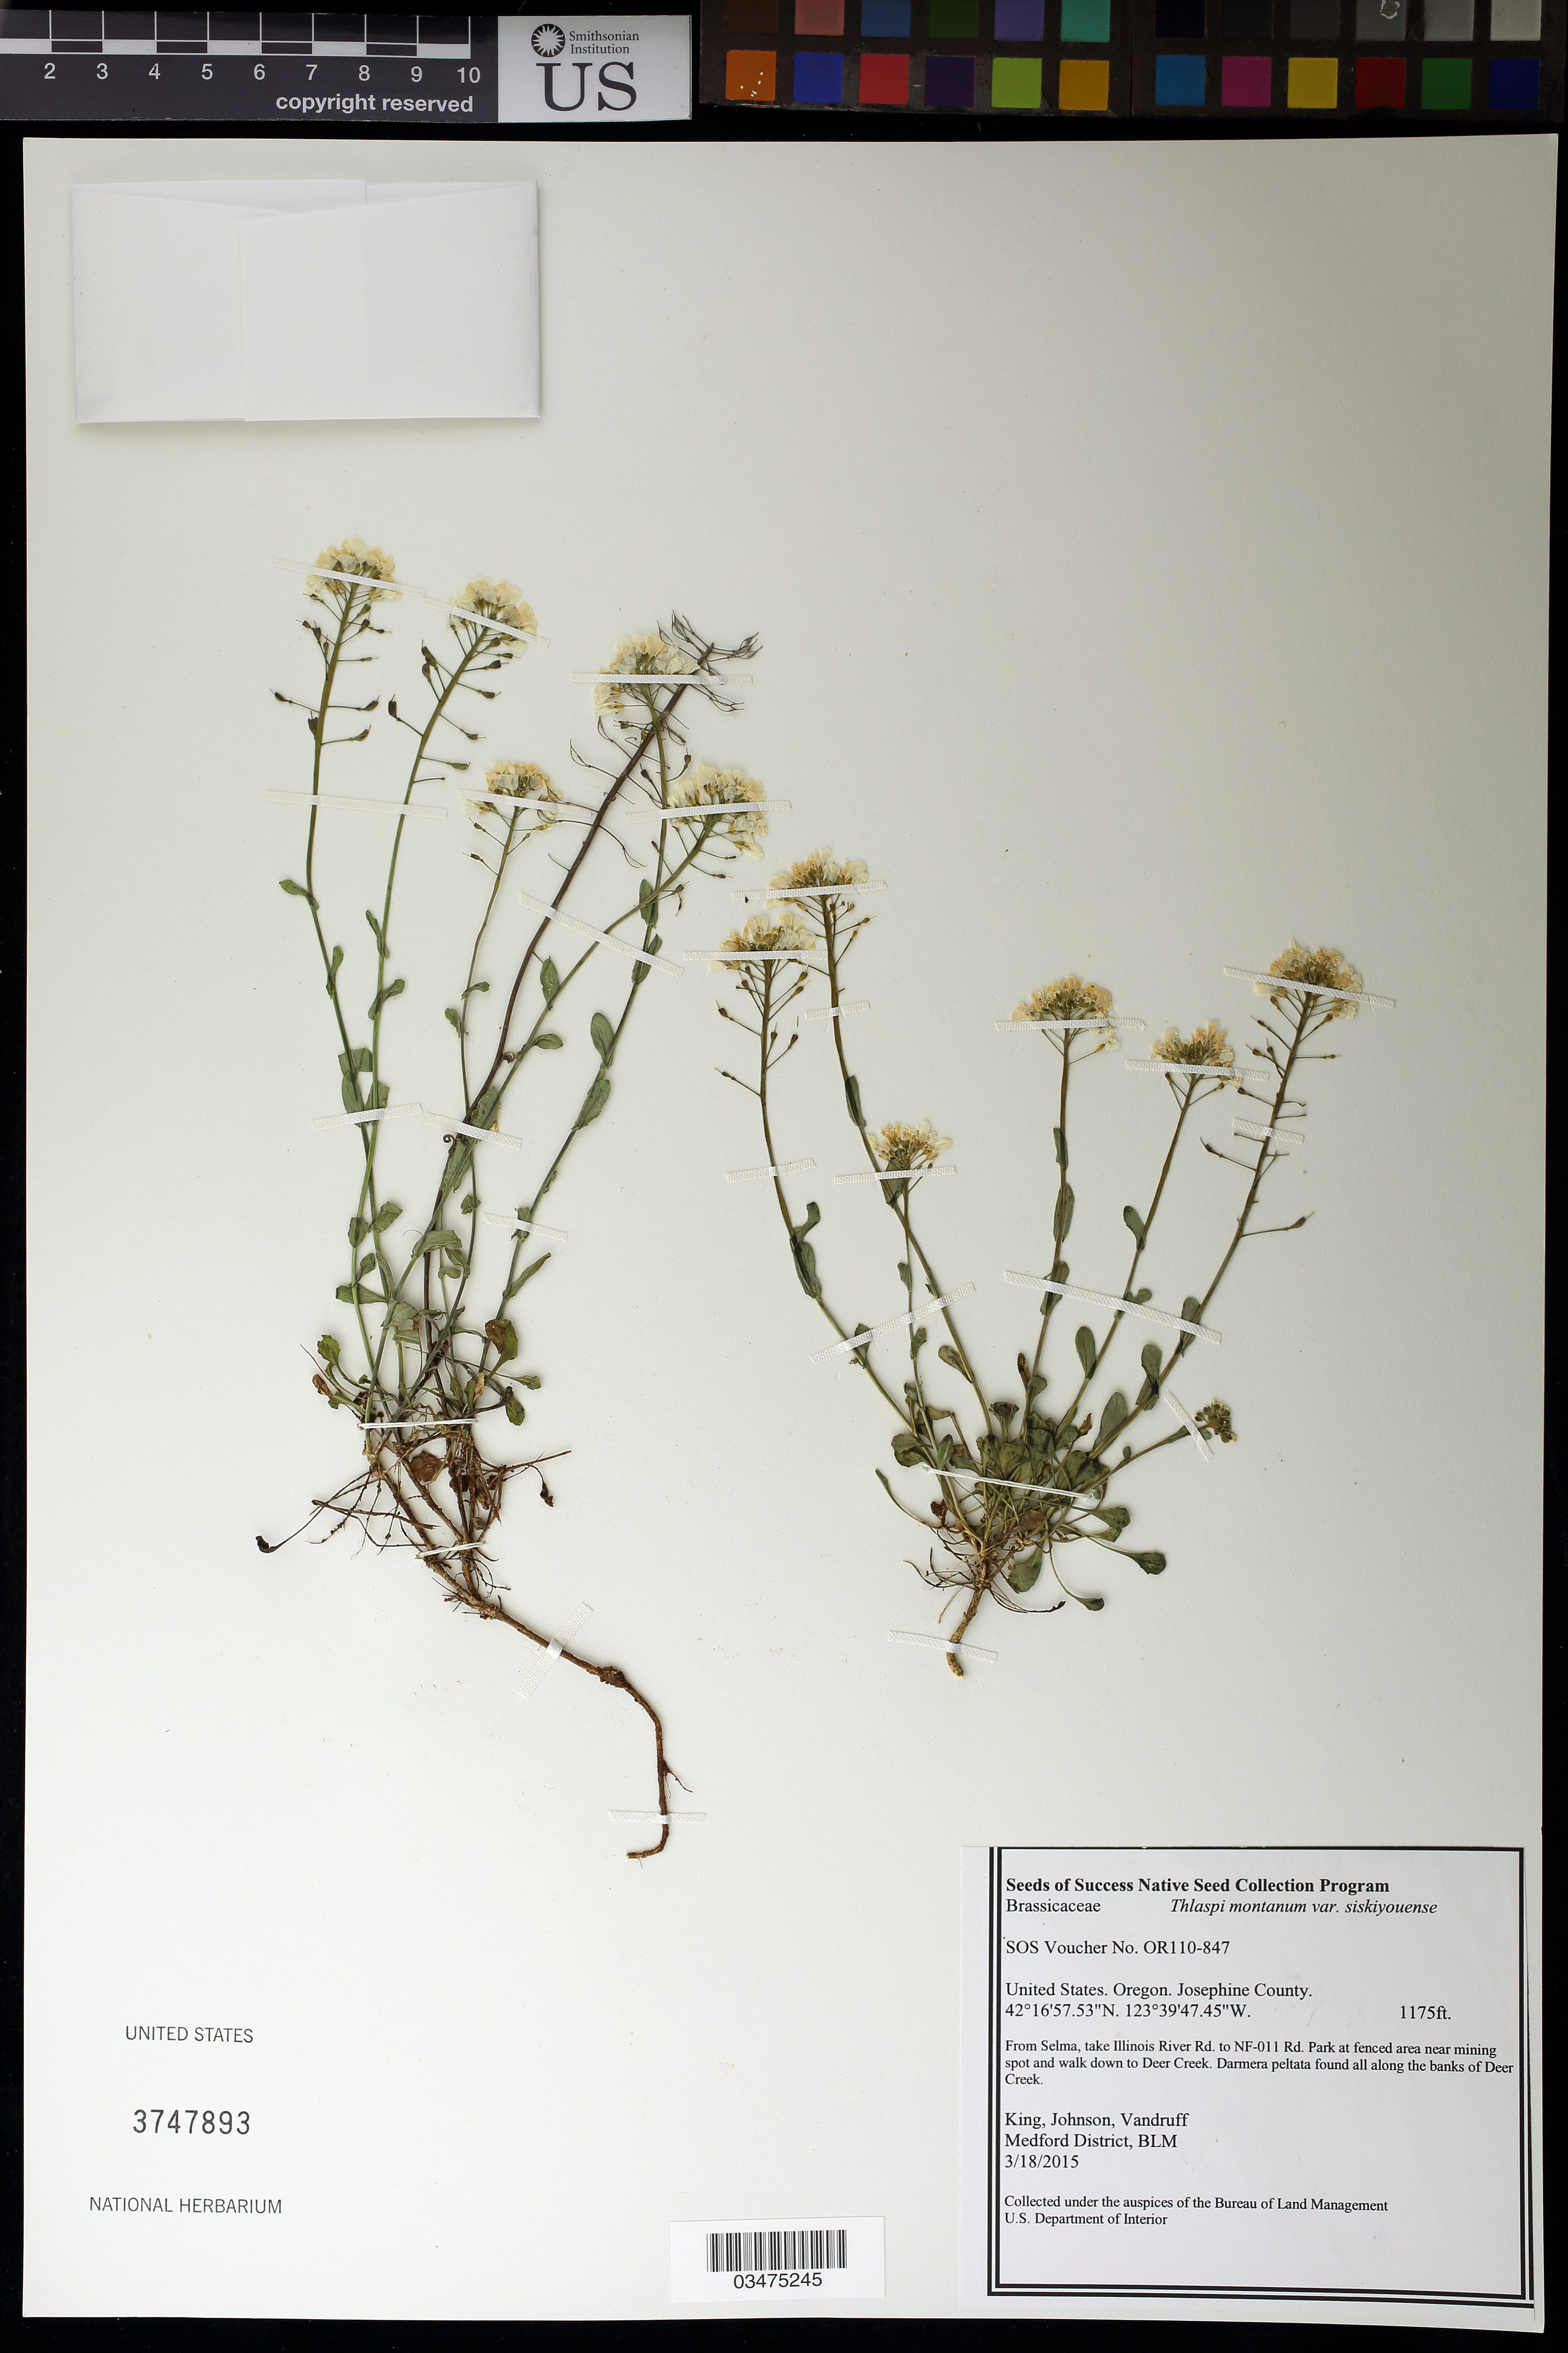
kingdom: Plantae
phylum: Tracheophyta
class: Magnoliopsida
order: Brassicales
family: Brassicaceae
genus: Thlaspi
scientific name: Thlaspi montanum var. siskiyouense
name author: P.K. Holmgren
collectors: King, --, -- Johnson & -. Vandruff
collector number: OR110-847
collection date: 2015-03-18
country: United States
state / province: Oregon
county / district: Josephine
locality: Along the bank of Deer Creek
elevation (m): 358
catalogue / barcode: US 3747893